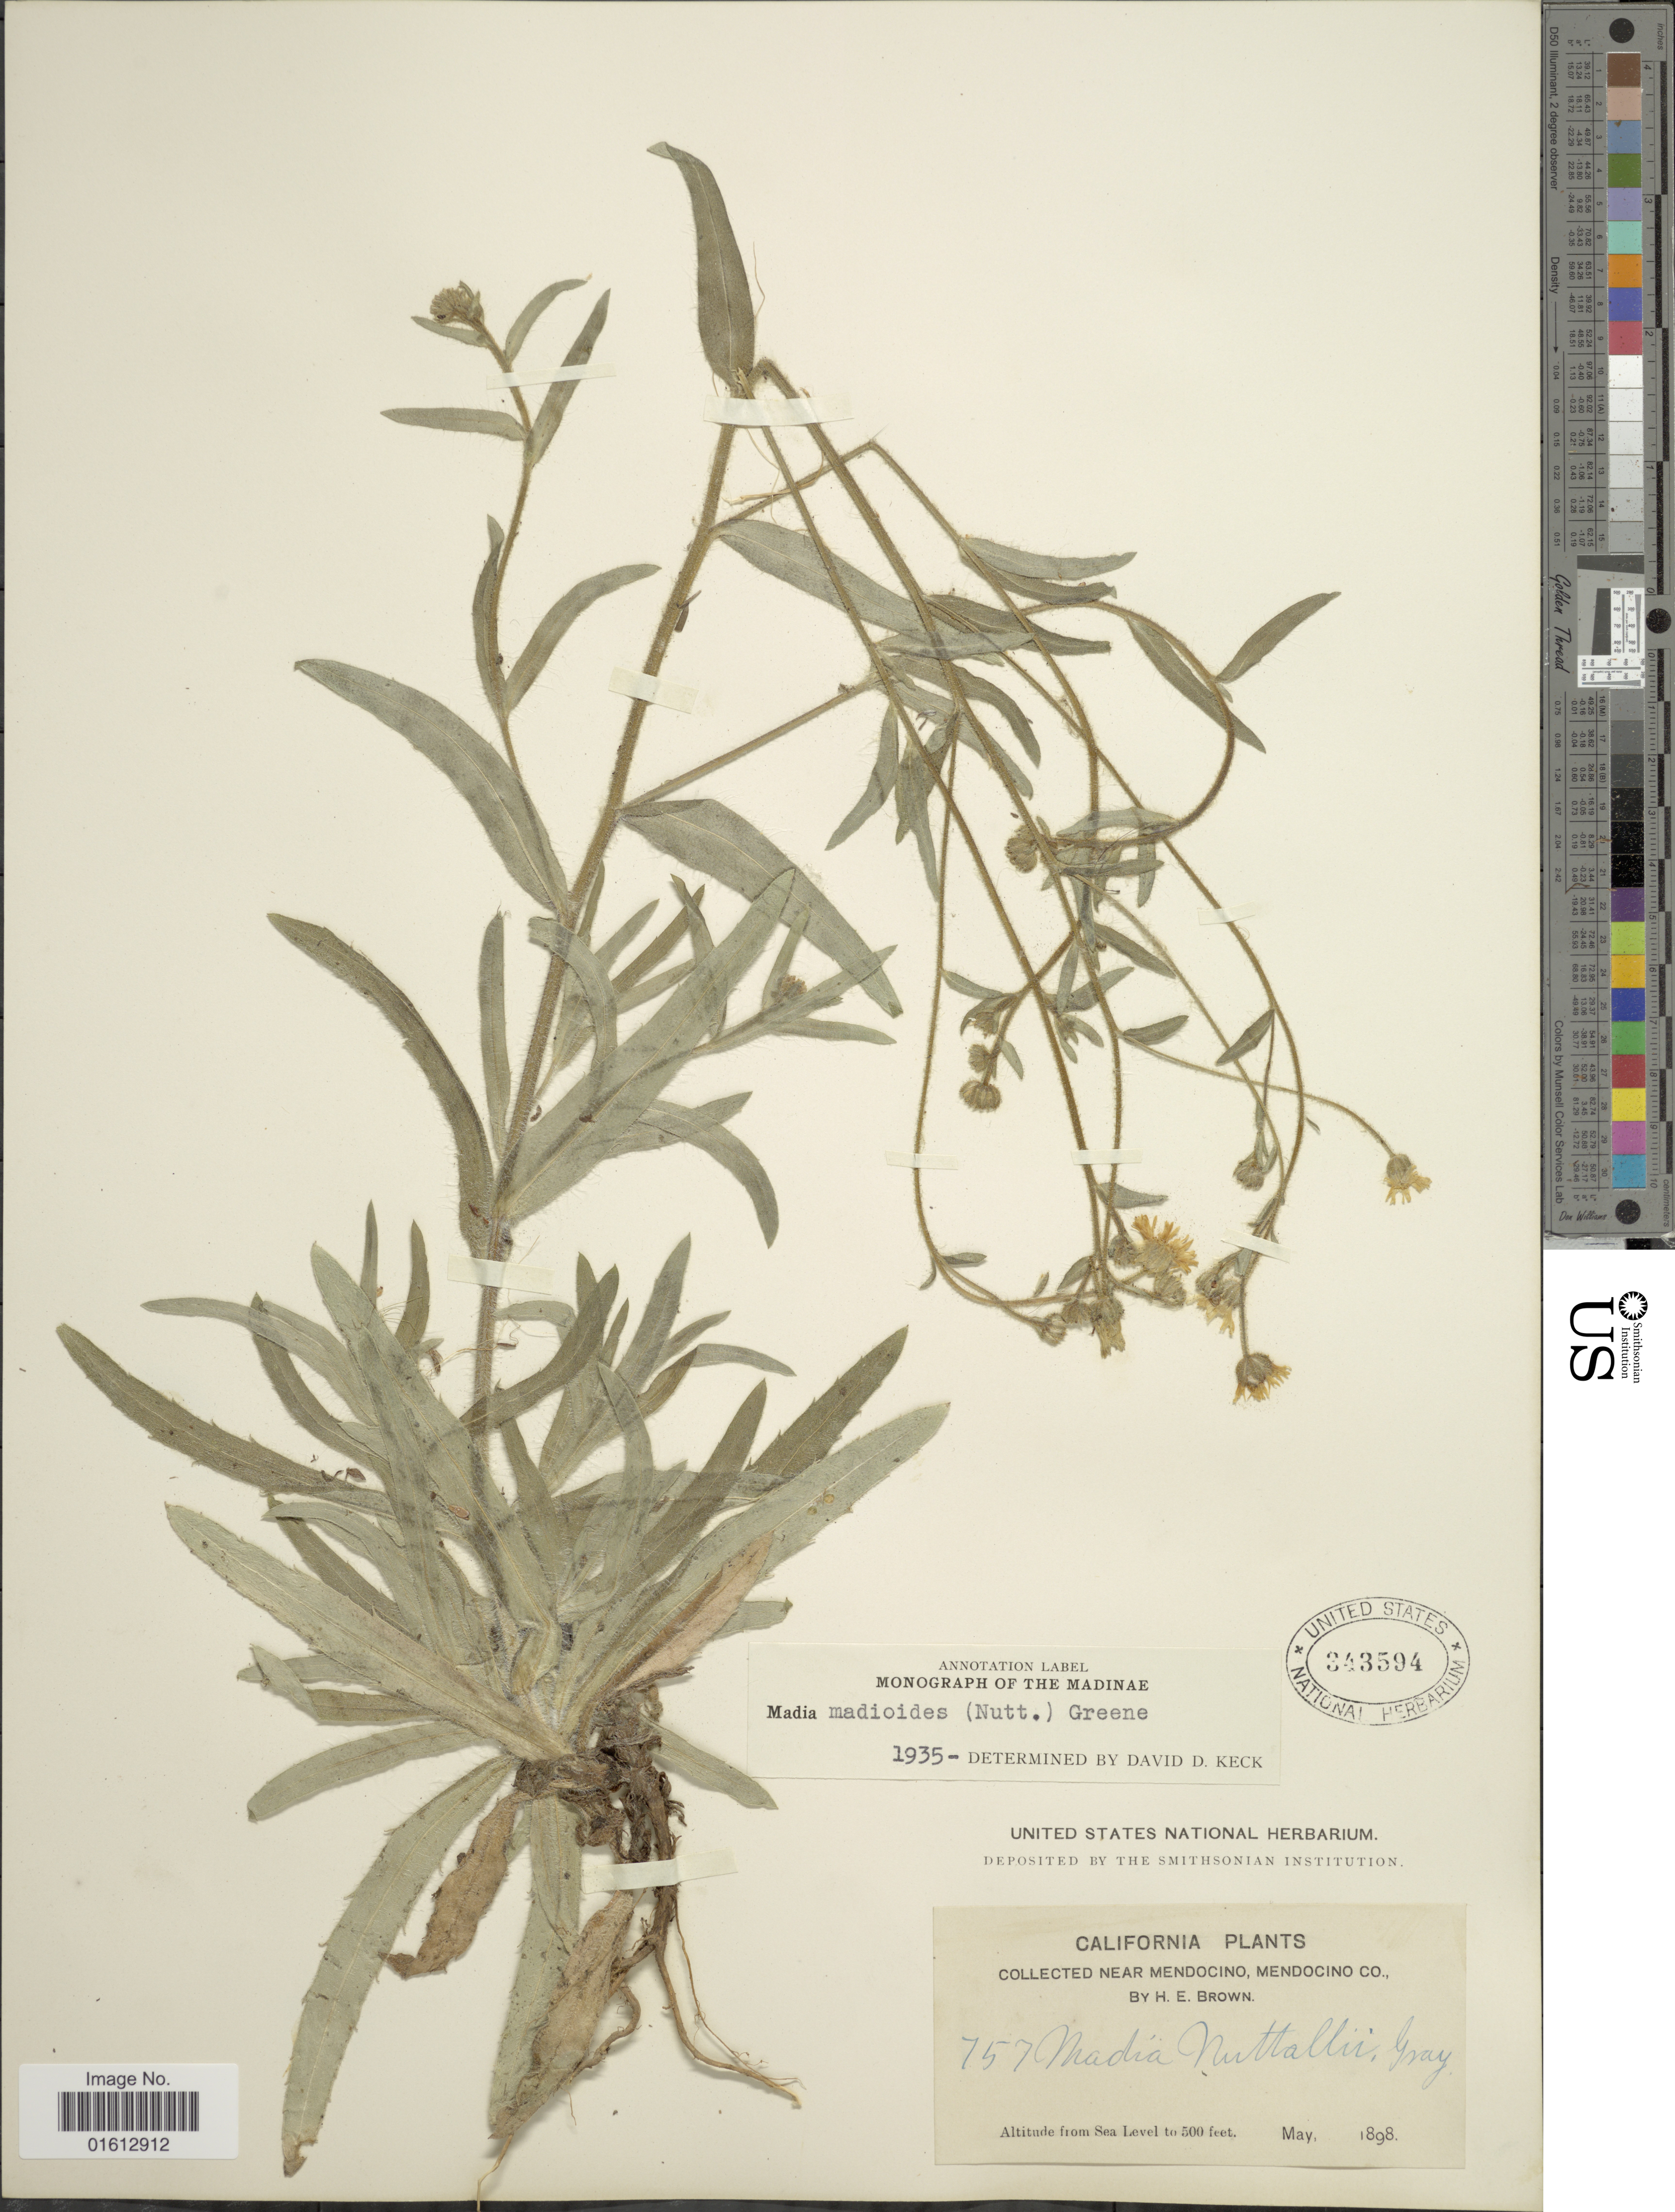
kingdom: Plantae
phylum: Tracheophyta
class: Magnoliopsida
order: Asterales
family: Asteraceae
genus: Madia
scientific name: Madia madioides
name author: (Nutt.) Greene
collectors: H. E. Brown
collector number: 157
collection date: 1898-05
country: United States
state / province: California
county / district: Mendocino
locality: California, near Mendocino, Mendocino Co.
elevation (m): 152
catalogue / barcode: US 343594